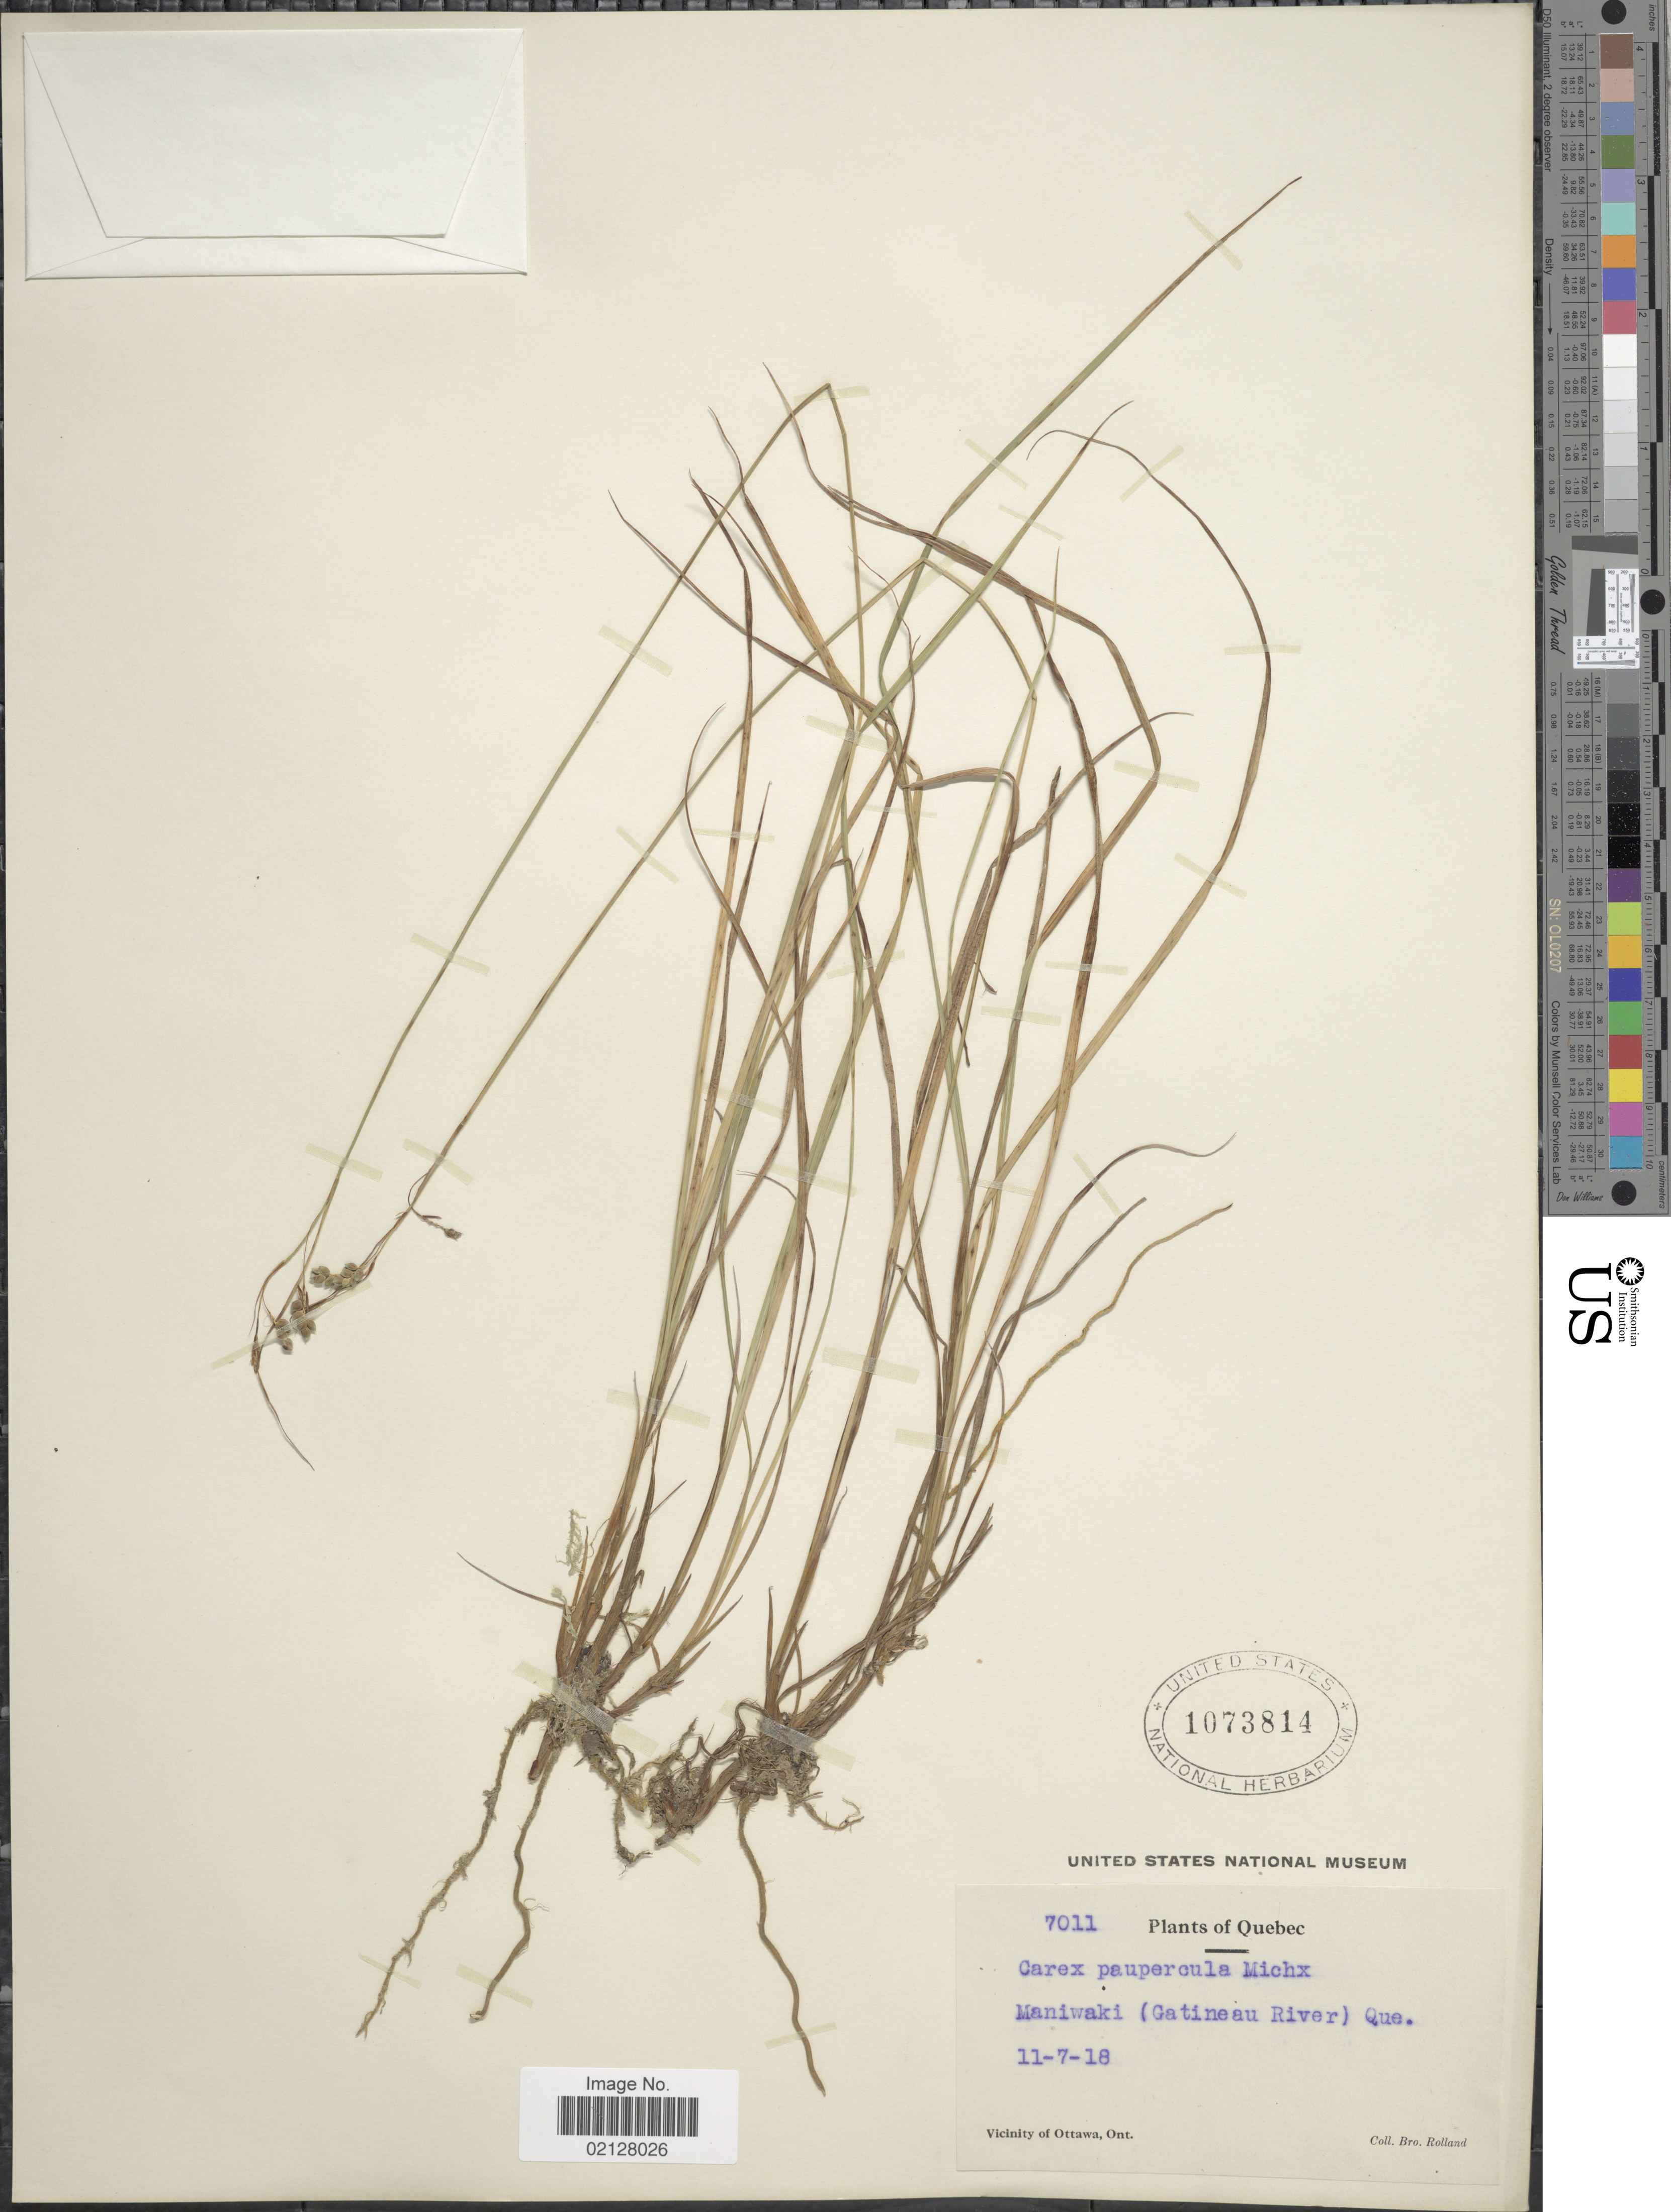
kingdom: Plantae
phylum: Tracheophyta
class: Liliopsida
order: Poales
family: Cyperaceae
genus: Carex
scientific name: Carex magellanica subsp. irrigua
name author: (Wahlenb.) Hiitonen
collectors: B. Rolland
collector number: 7011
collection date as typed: Transcribed d/m/y: 11/7/18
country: Canada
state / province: Quebec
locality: Quebec. Maniwaki ( Gatineau River). Vicinity of Ottawa, Ont.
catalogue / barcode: US 1073814